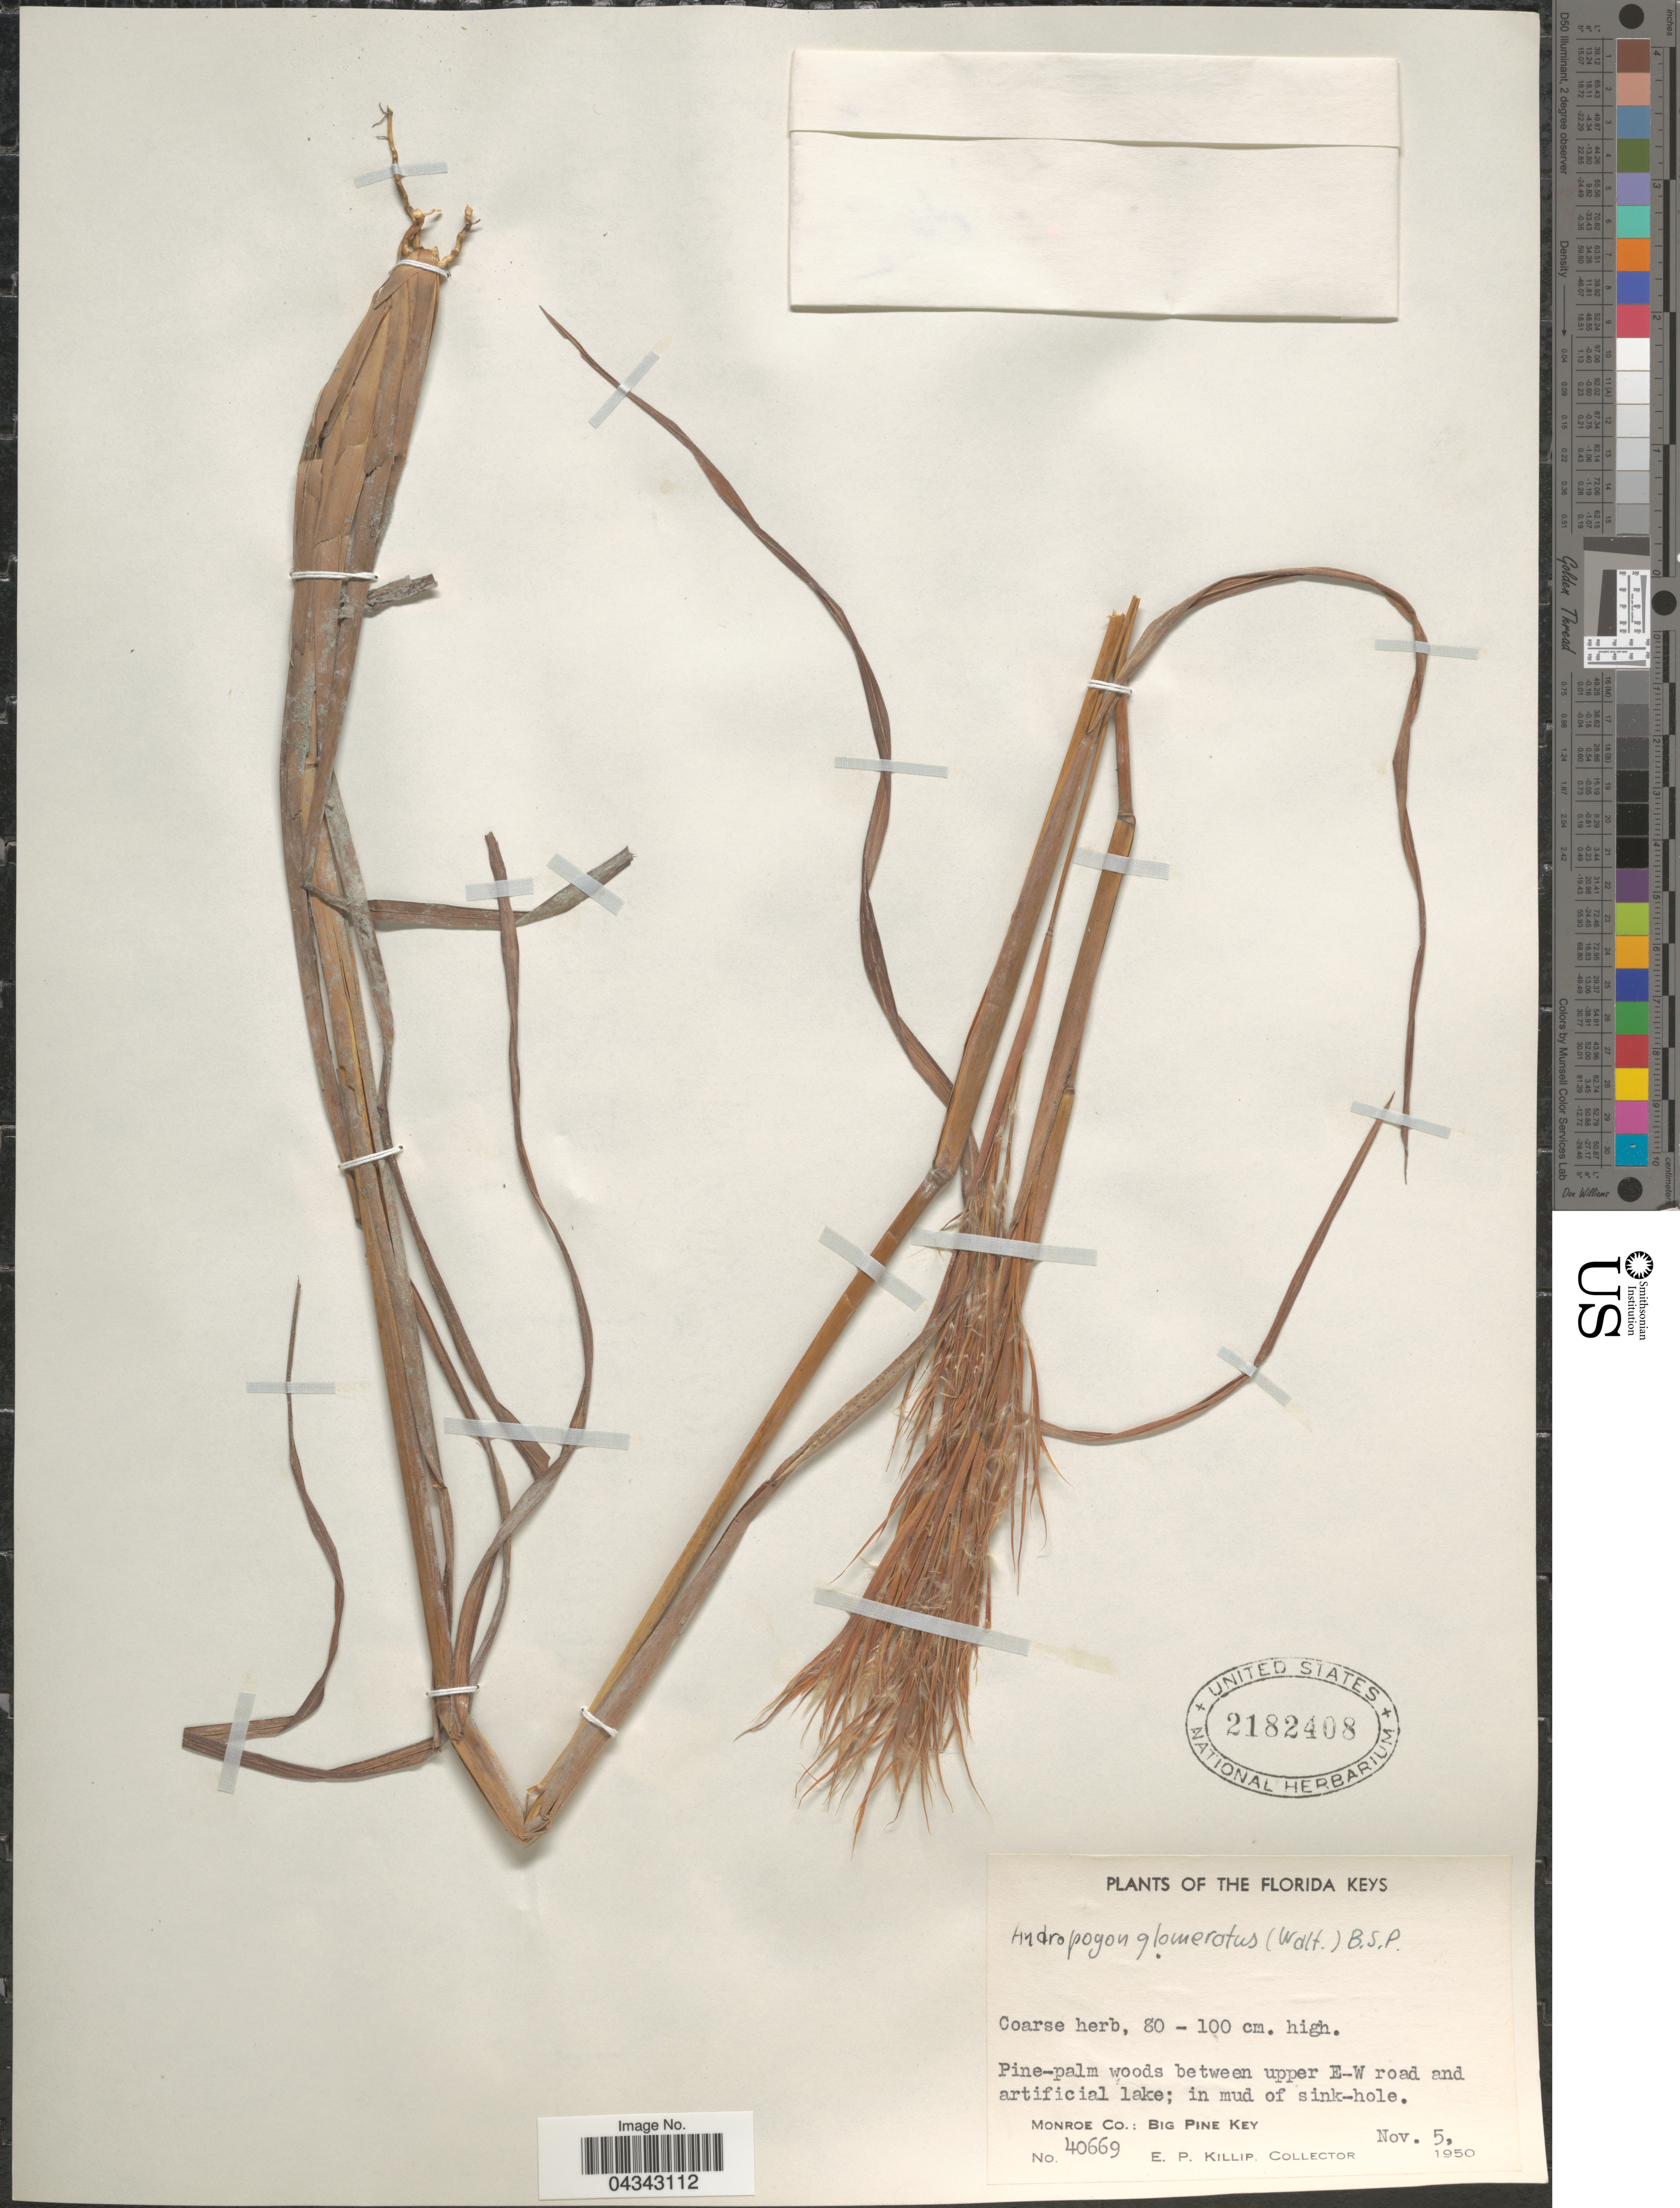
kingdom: Plantae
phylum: Tracheophyta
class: Liliopsida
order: Poales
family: Poaceae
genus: Andropogon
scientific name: Andropogon glomeratus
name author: (Walter) Britton, Stearns & Poggenb.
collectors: E. P. Killip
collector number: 40669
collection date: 1950-11-05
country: United States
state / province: Florida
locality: The Florida Keys. Coarse herb. Pine-palm woods between upper E-W road and artificial lake; in mud of sink-hole. Monroe Co.: Big Pine Key.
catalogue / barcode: US 2182408